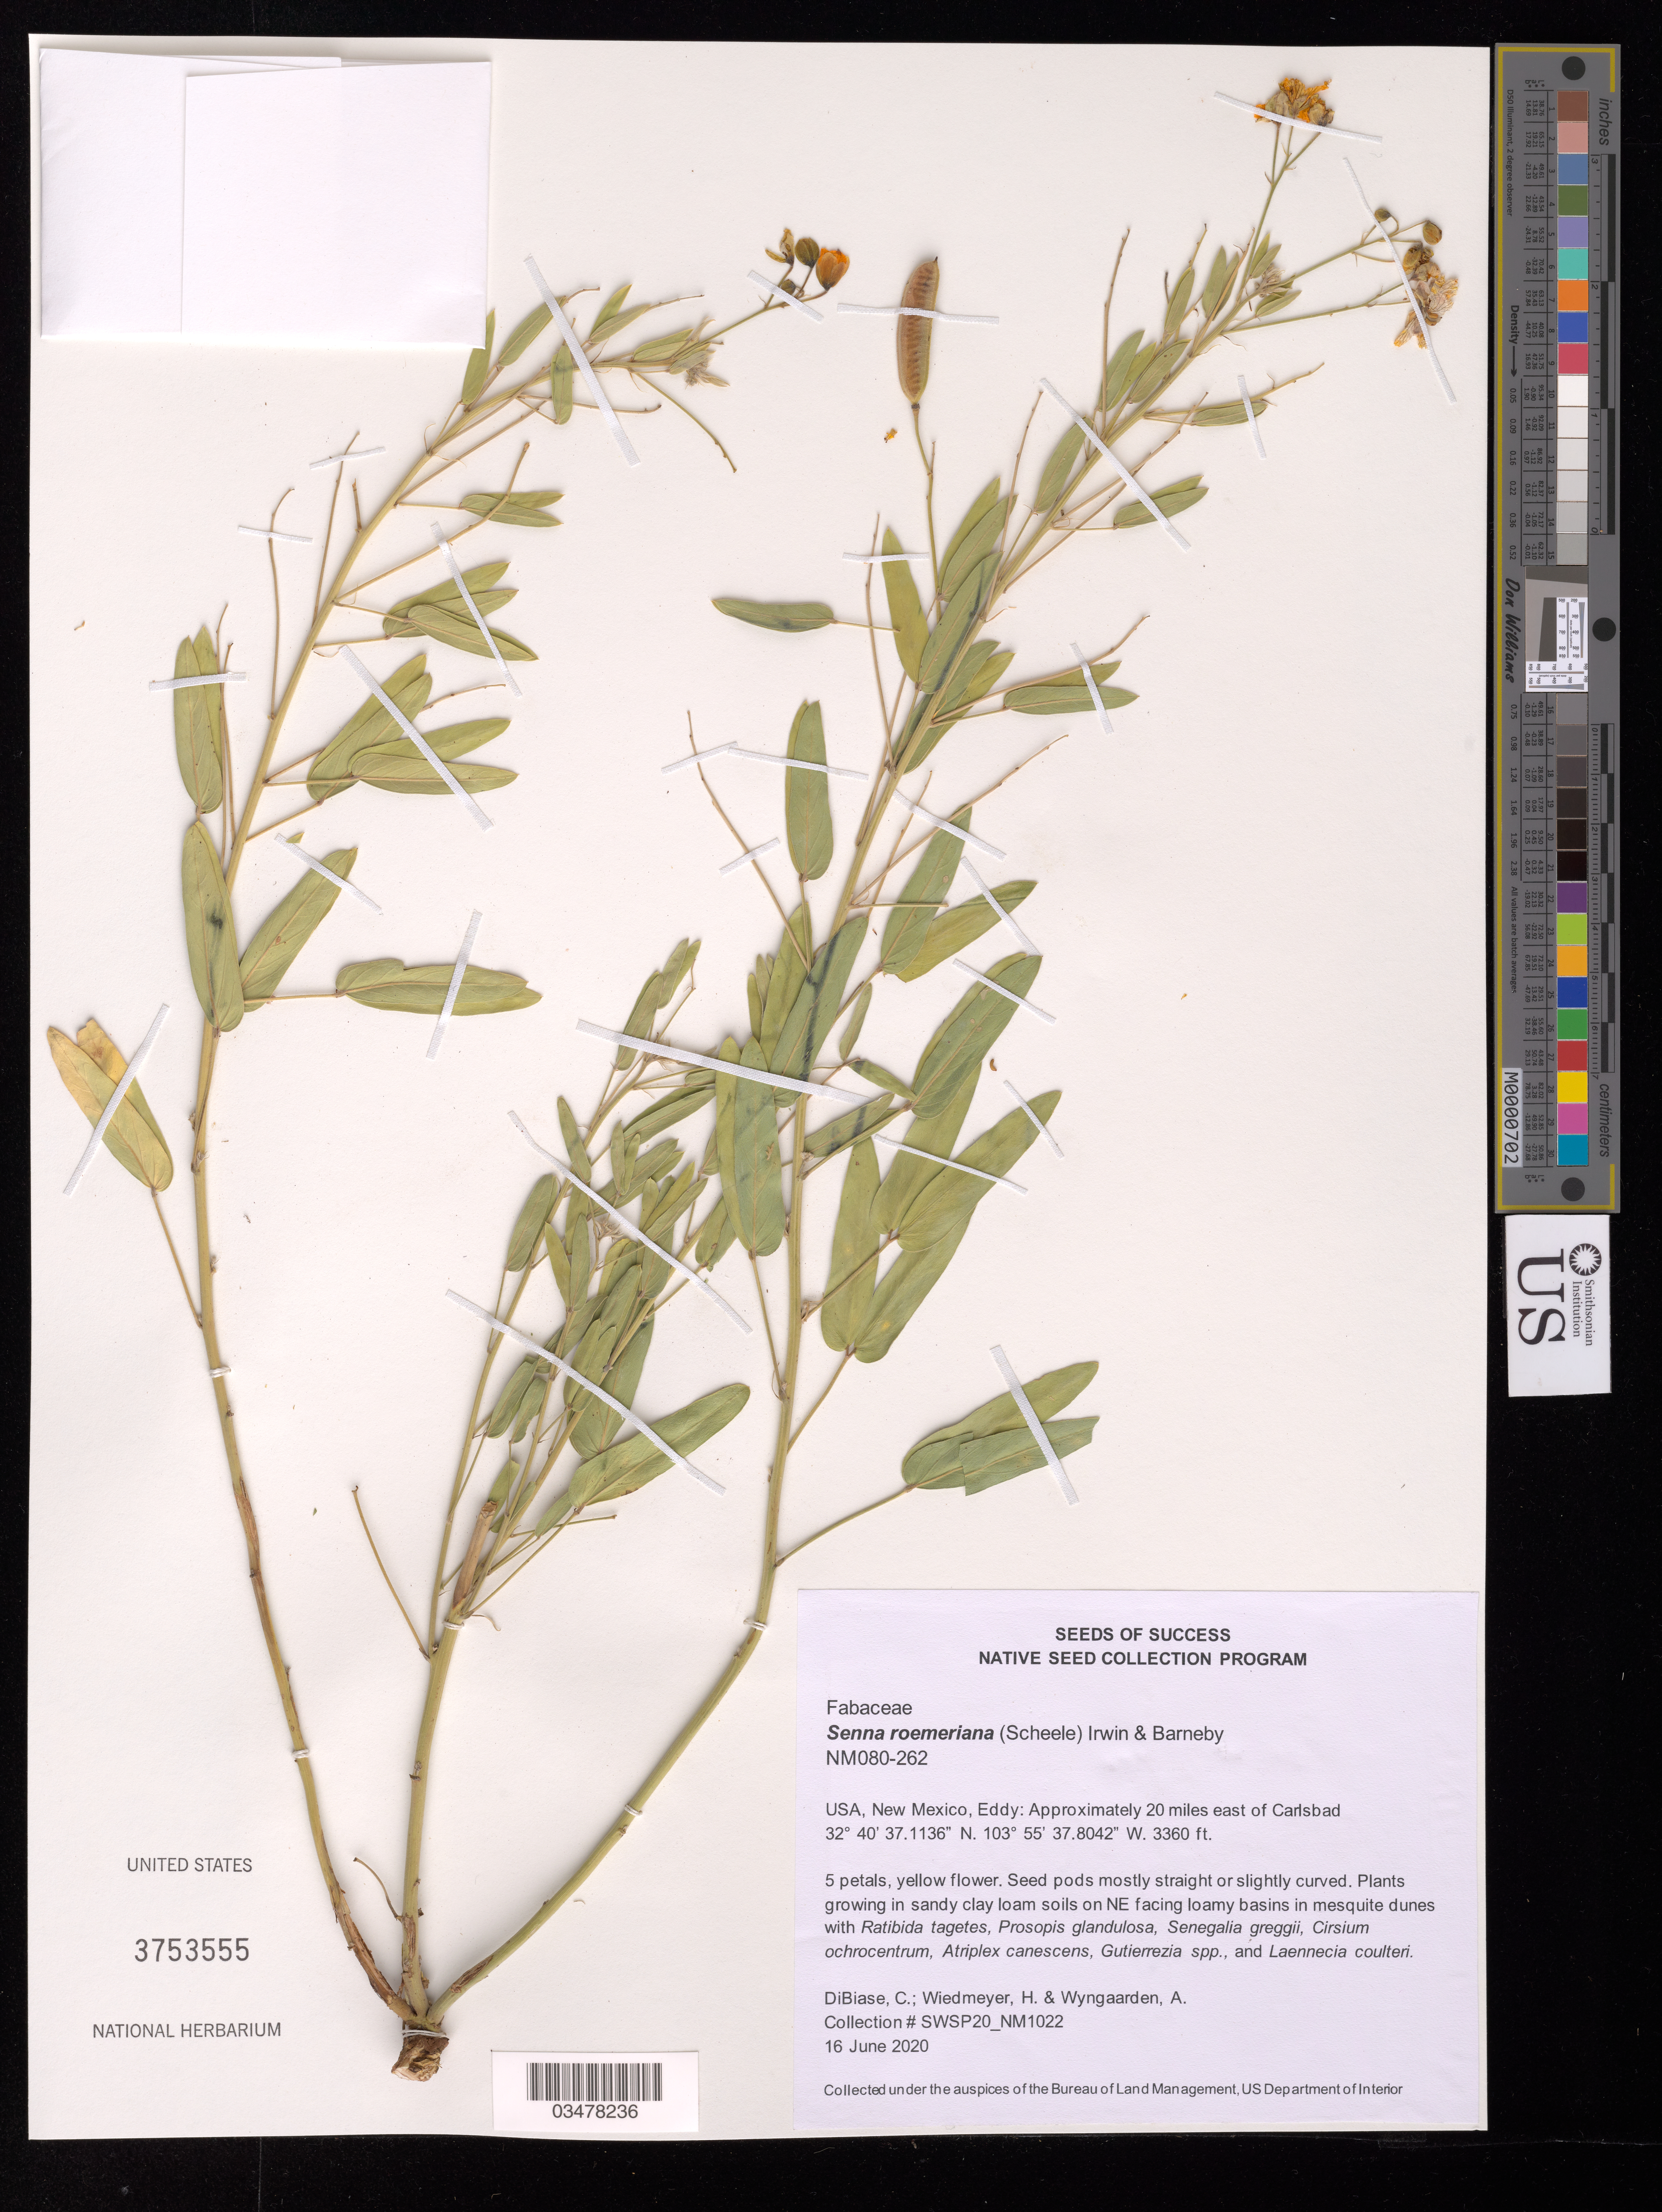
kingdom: Plantae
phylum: Tracheophyta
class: Magnoliopsida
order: Fabales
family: Fabaceae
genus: Senna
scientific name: Senna roemeriana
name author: (Scheele) H.S. Irwin & Barneby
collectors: C. DiBiase, H. Wiedmeyer & A. Wyngaarden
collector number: NM080-262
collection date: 2020-07-16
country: United States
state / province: New Mexico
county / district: Eddy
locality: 20 mi. E of Carlsbad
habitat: Loam soils. Loamy basins in mesquite dunes. With Ratibida tagetes, Prosopis glandulosa, Senegalia greggii, etc.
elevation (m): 1024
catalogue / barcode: US 3753555